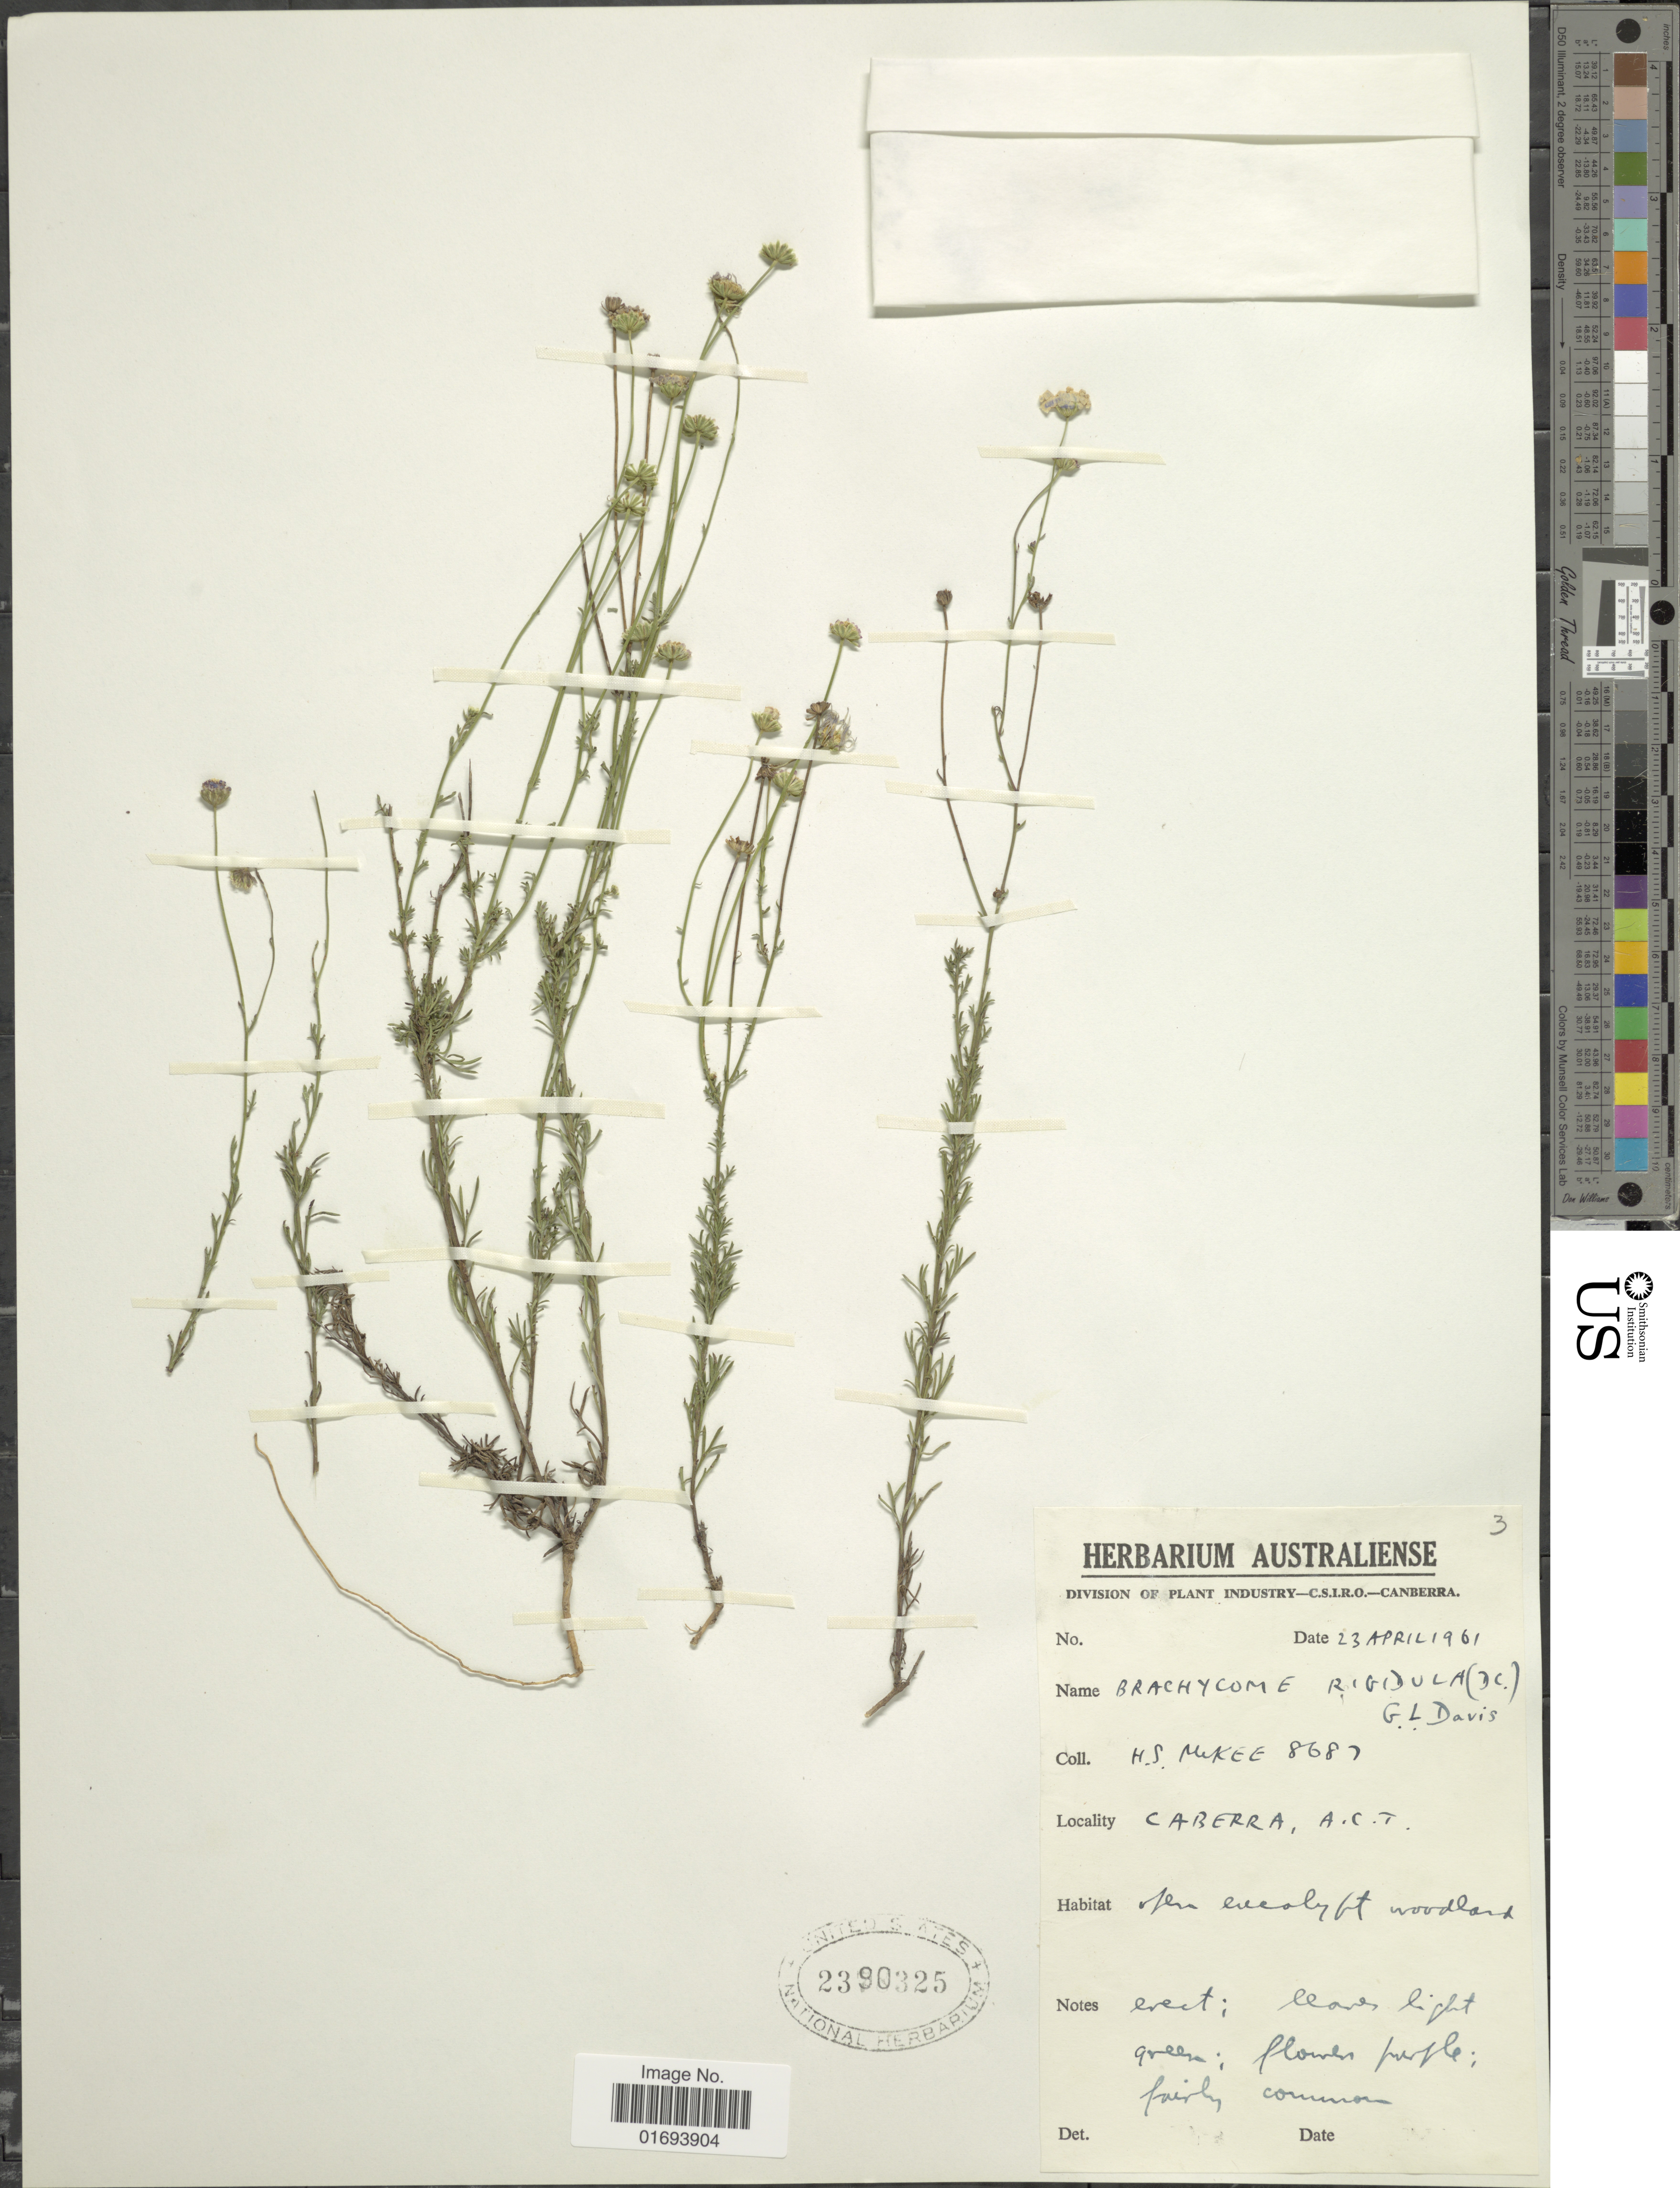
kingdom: Plantae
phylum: Tracheophyta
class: Magnoliopsida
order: Asterales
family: Asteraceae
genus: Brachyscome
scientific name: Brachyscome rigidula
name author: (DC.) G.L. Davis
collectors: H. S. McKee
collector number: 8687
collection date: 1961-04-23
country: Australia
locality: Canberra, A. C. T.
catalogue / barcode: US 2390325